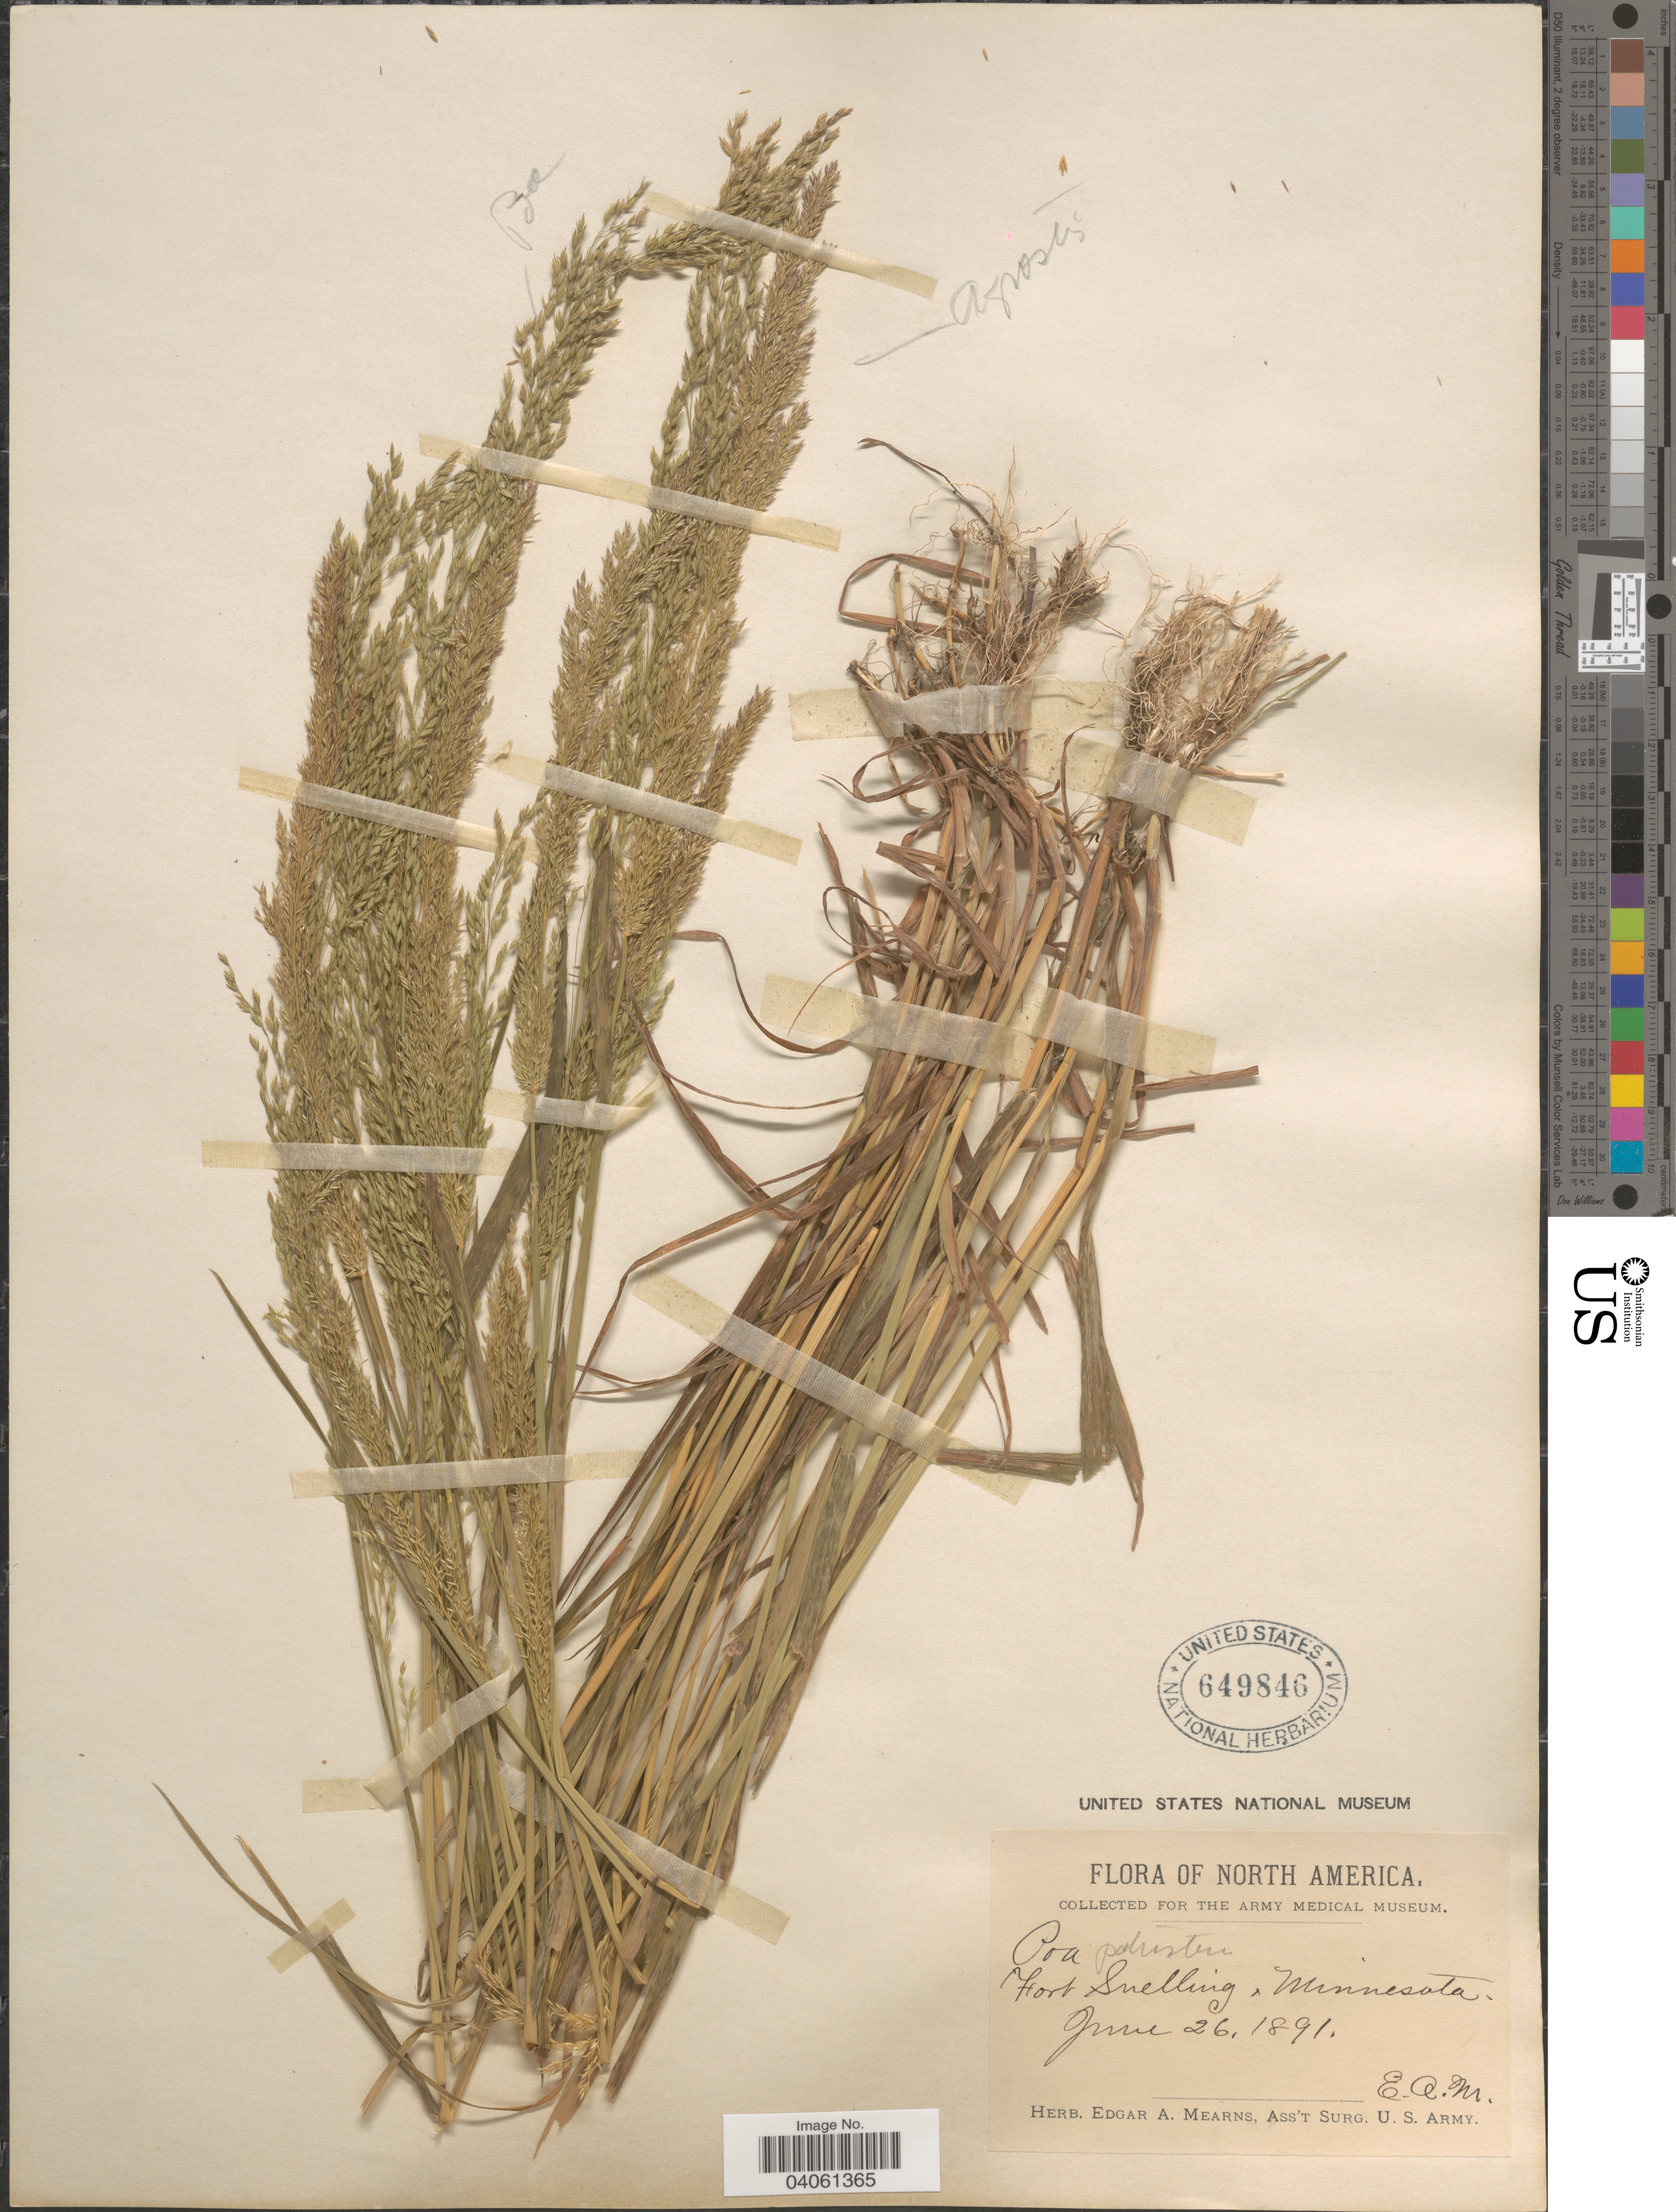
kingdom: Plantae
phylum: Tracheophyta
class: Liliopsida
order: Poales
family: Poaceae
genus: Poa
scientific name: Poa palustris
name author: L.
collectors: E. A. Mearns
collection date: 1891-06-26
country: United States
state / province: Minnesota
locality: Fort Snelling.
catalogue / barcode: US 649846